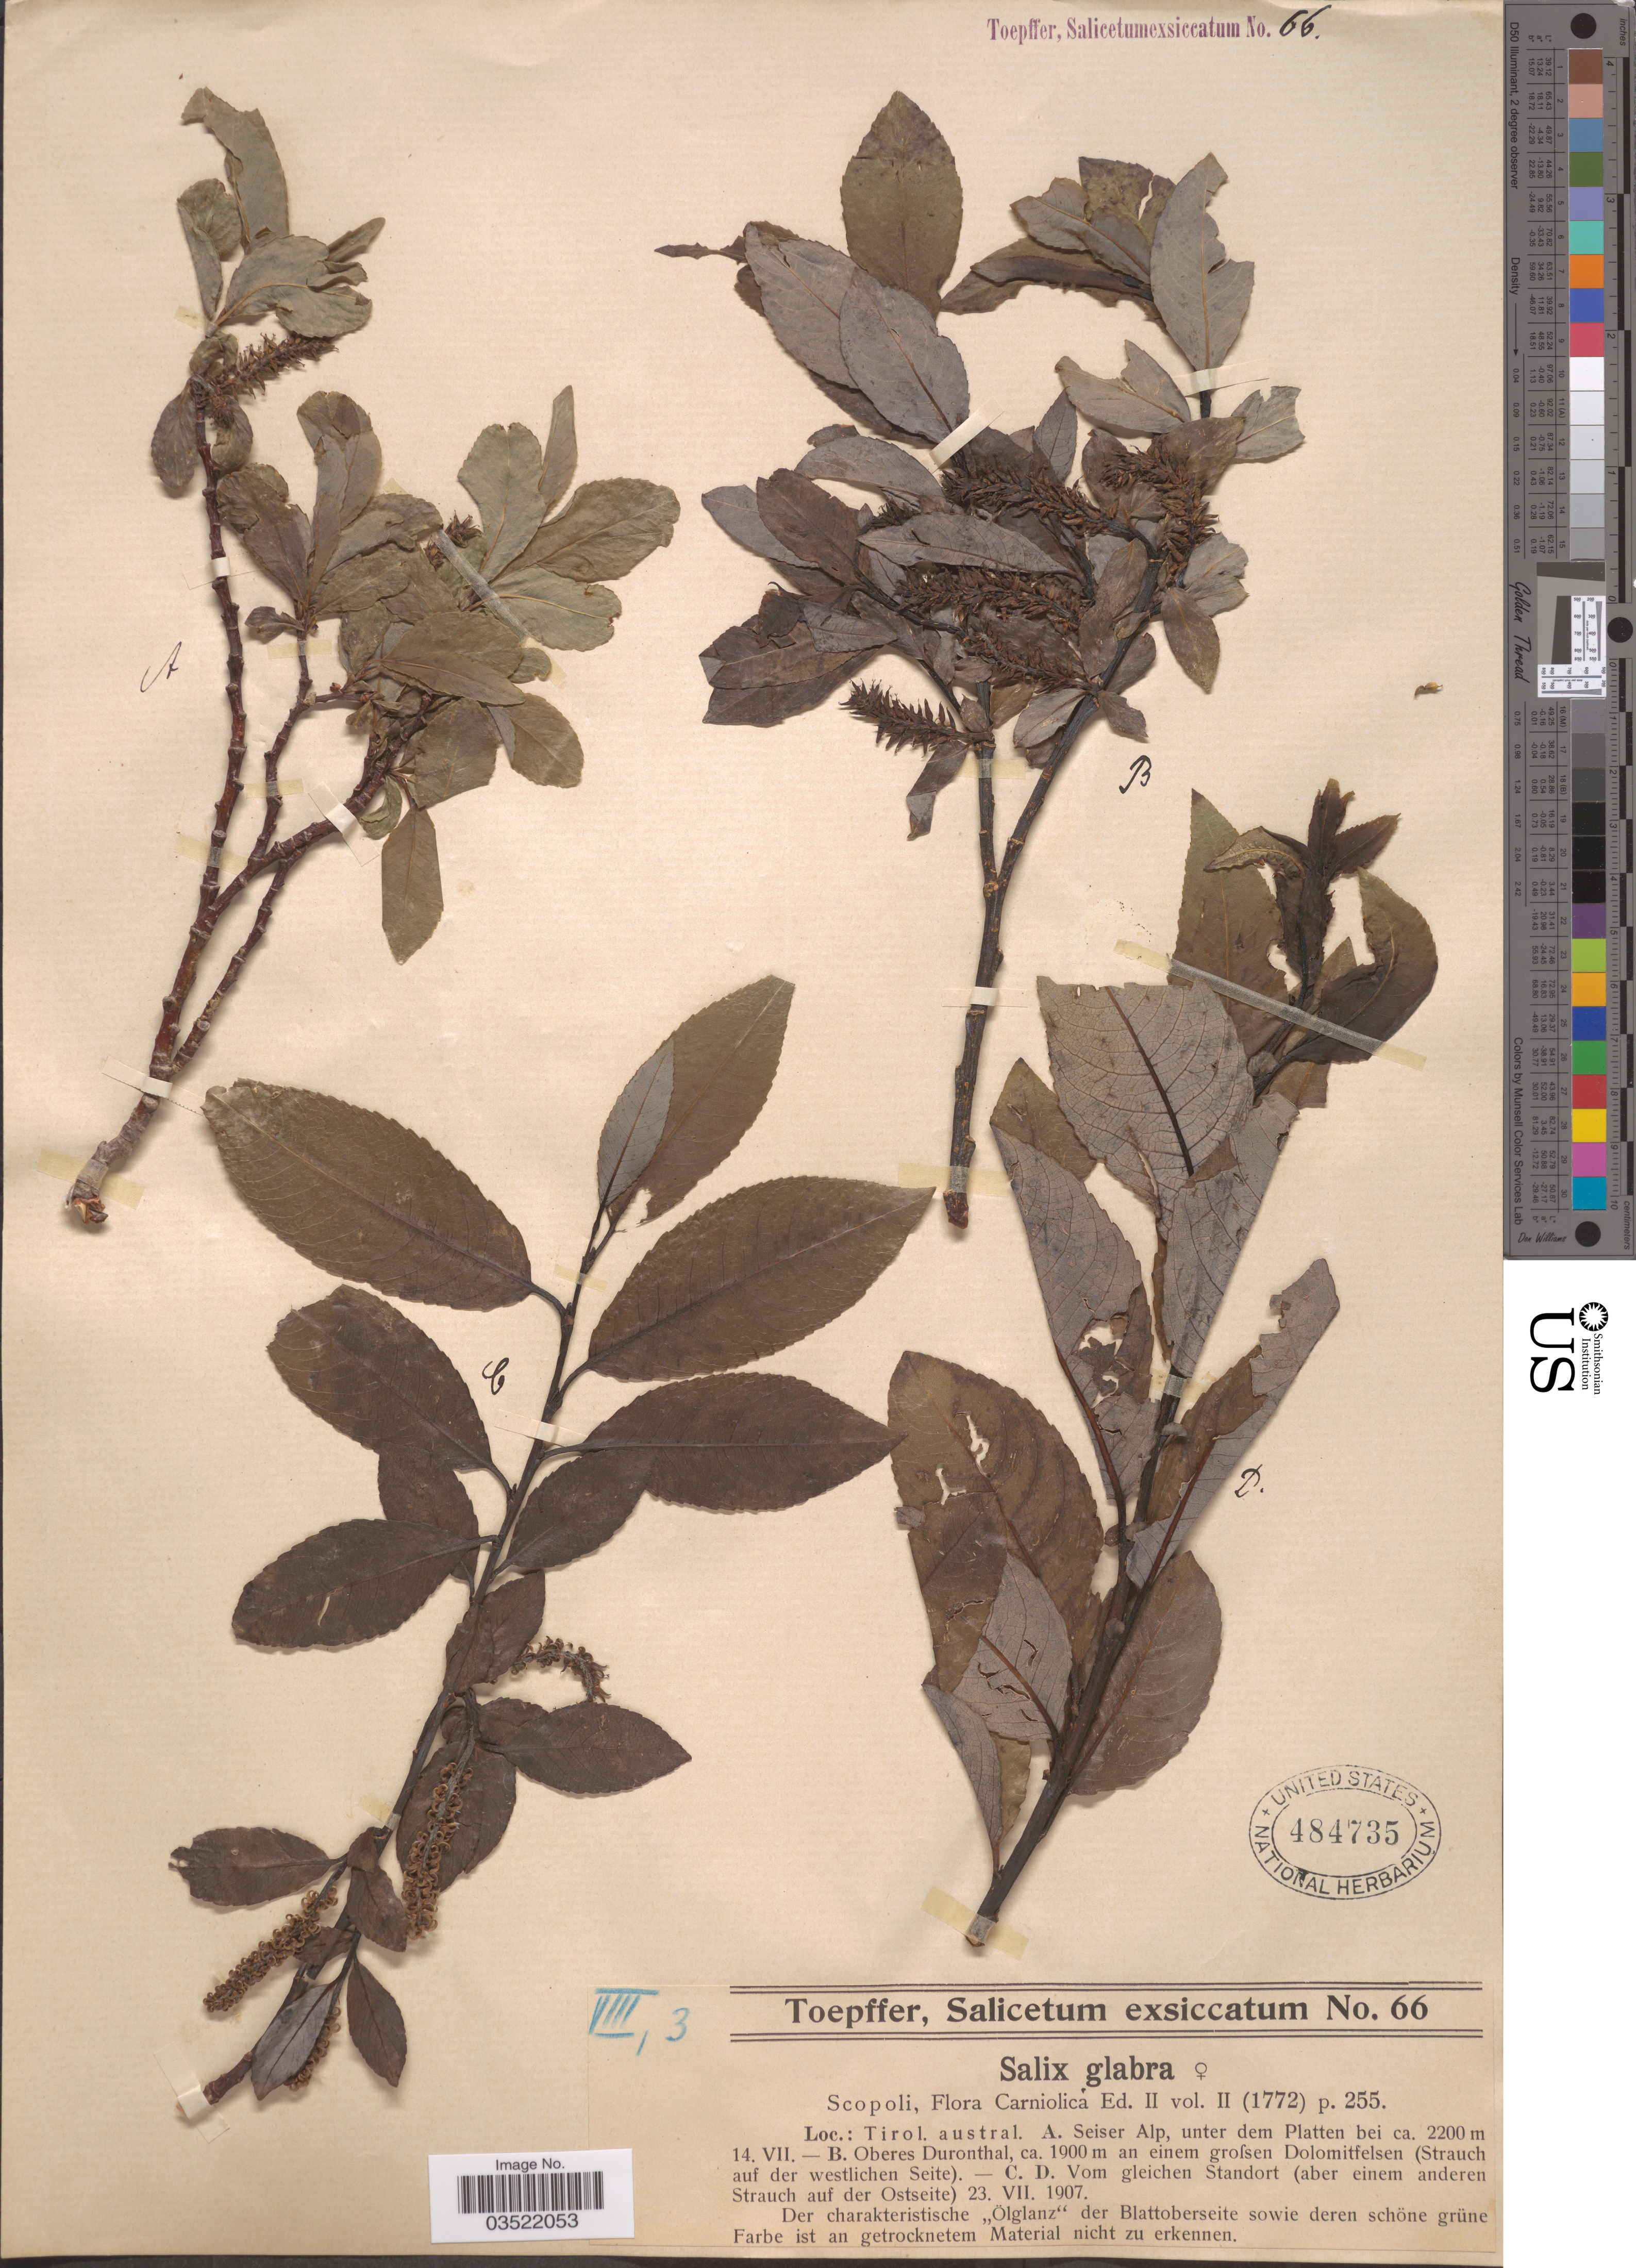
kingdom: Plantae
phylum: Tracheophyta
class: Magnoliopsida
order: Malpighiales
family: Salicaceae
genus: Salix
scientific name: Salix glabra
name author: Scop.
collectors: A. Toepffer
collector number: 66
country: Austria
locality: Tirol. austral. Oberes Duronthal, an einem grofsen Dolomitfelsen (Strach auf der westlichen Seite).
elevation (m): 1900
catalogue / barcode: US 484735-2